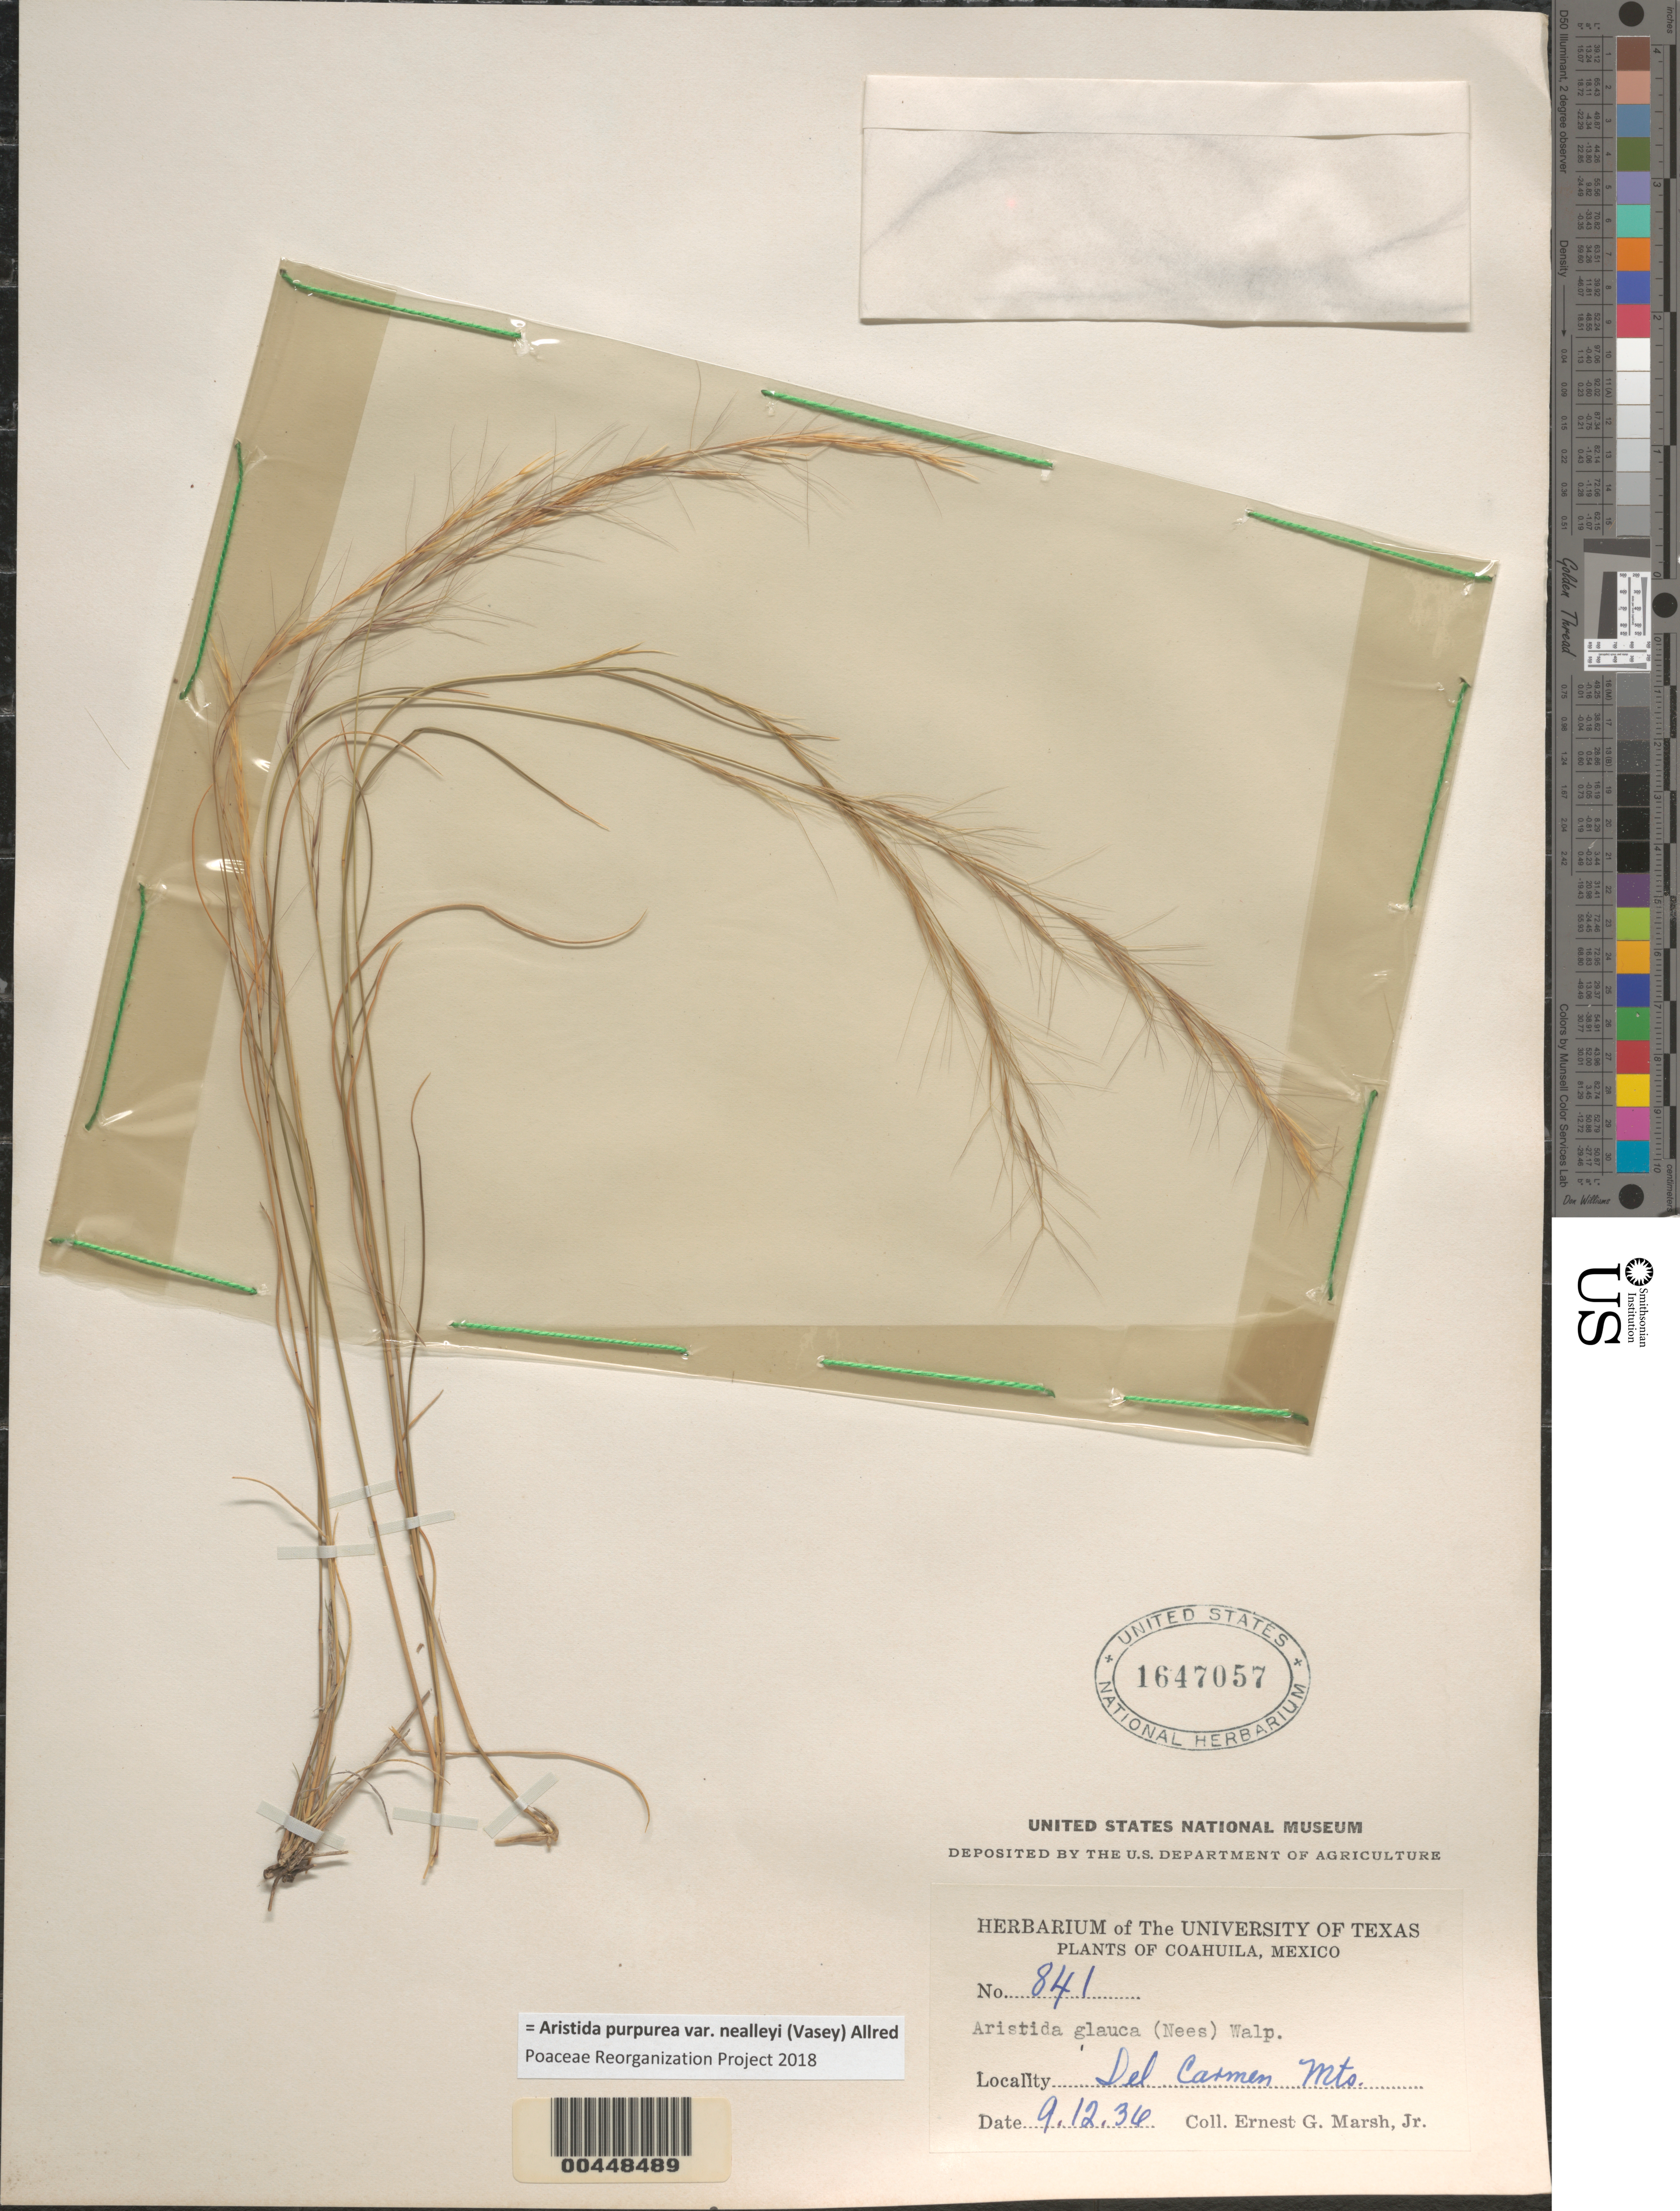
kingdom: Plantae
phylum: Tracheophyta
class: Liliopsida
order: Poales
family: Poaceae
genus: Aristida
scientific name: Aristida purpurea var. nealleyi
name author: (Vasey) Allred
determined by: Poaceae Reorganization Project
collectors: E. G. Marsh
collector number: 841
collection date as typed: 12 Sep 1936 or 9 Dec 1936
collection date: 1936-09-12 or 1936-12-09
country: Mexico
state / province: Coahuila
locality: Del Carmen Mts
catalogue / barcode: US 1647057